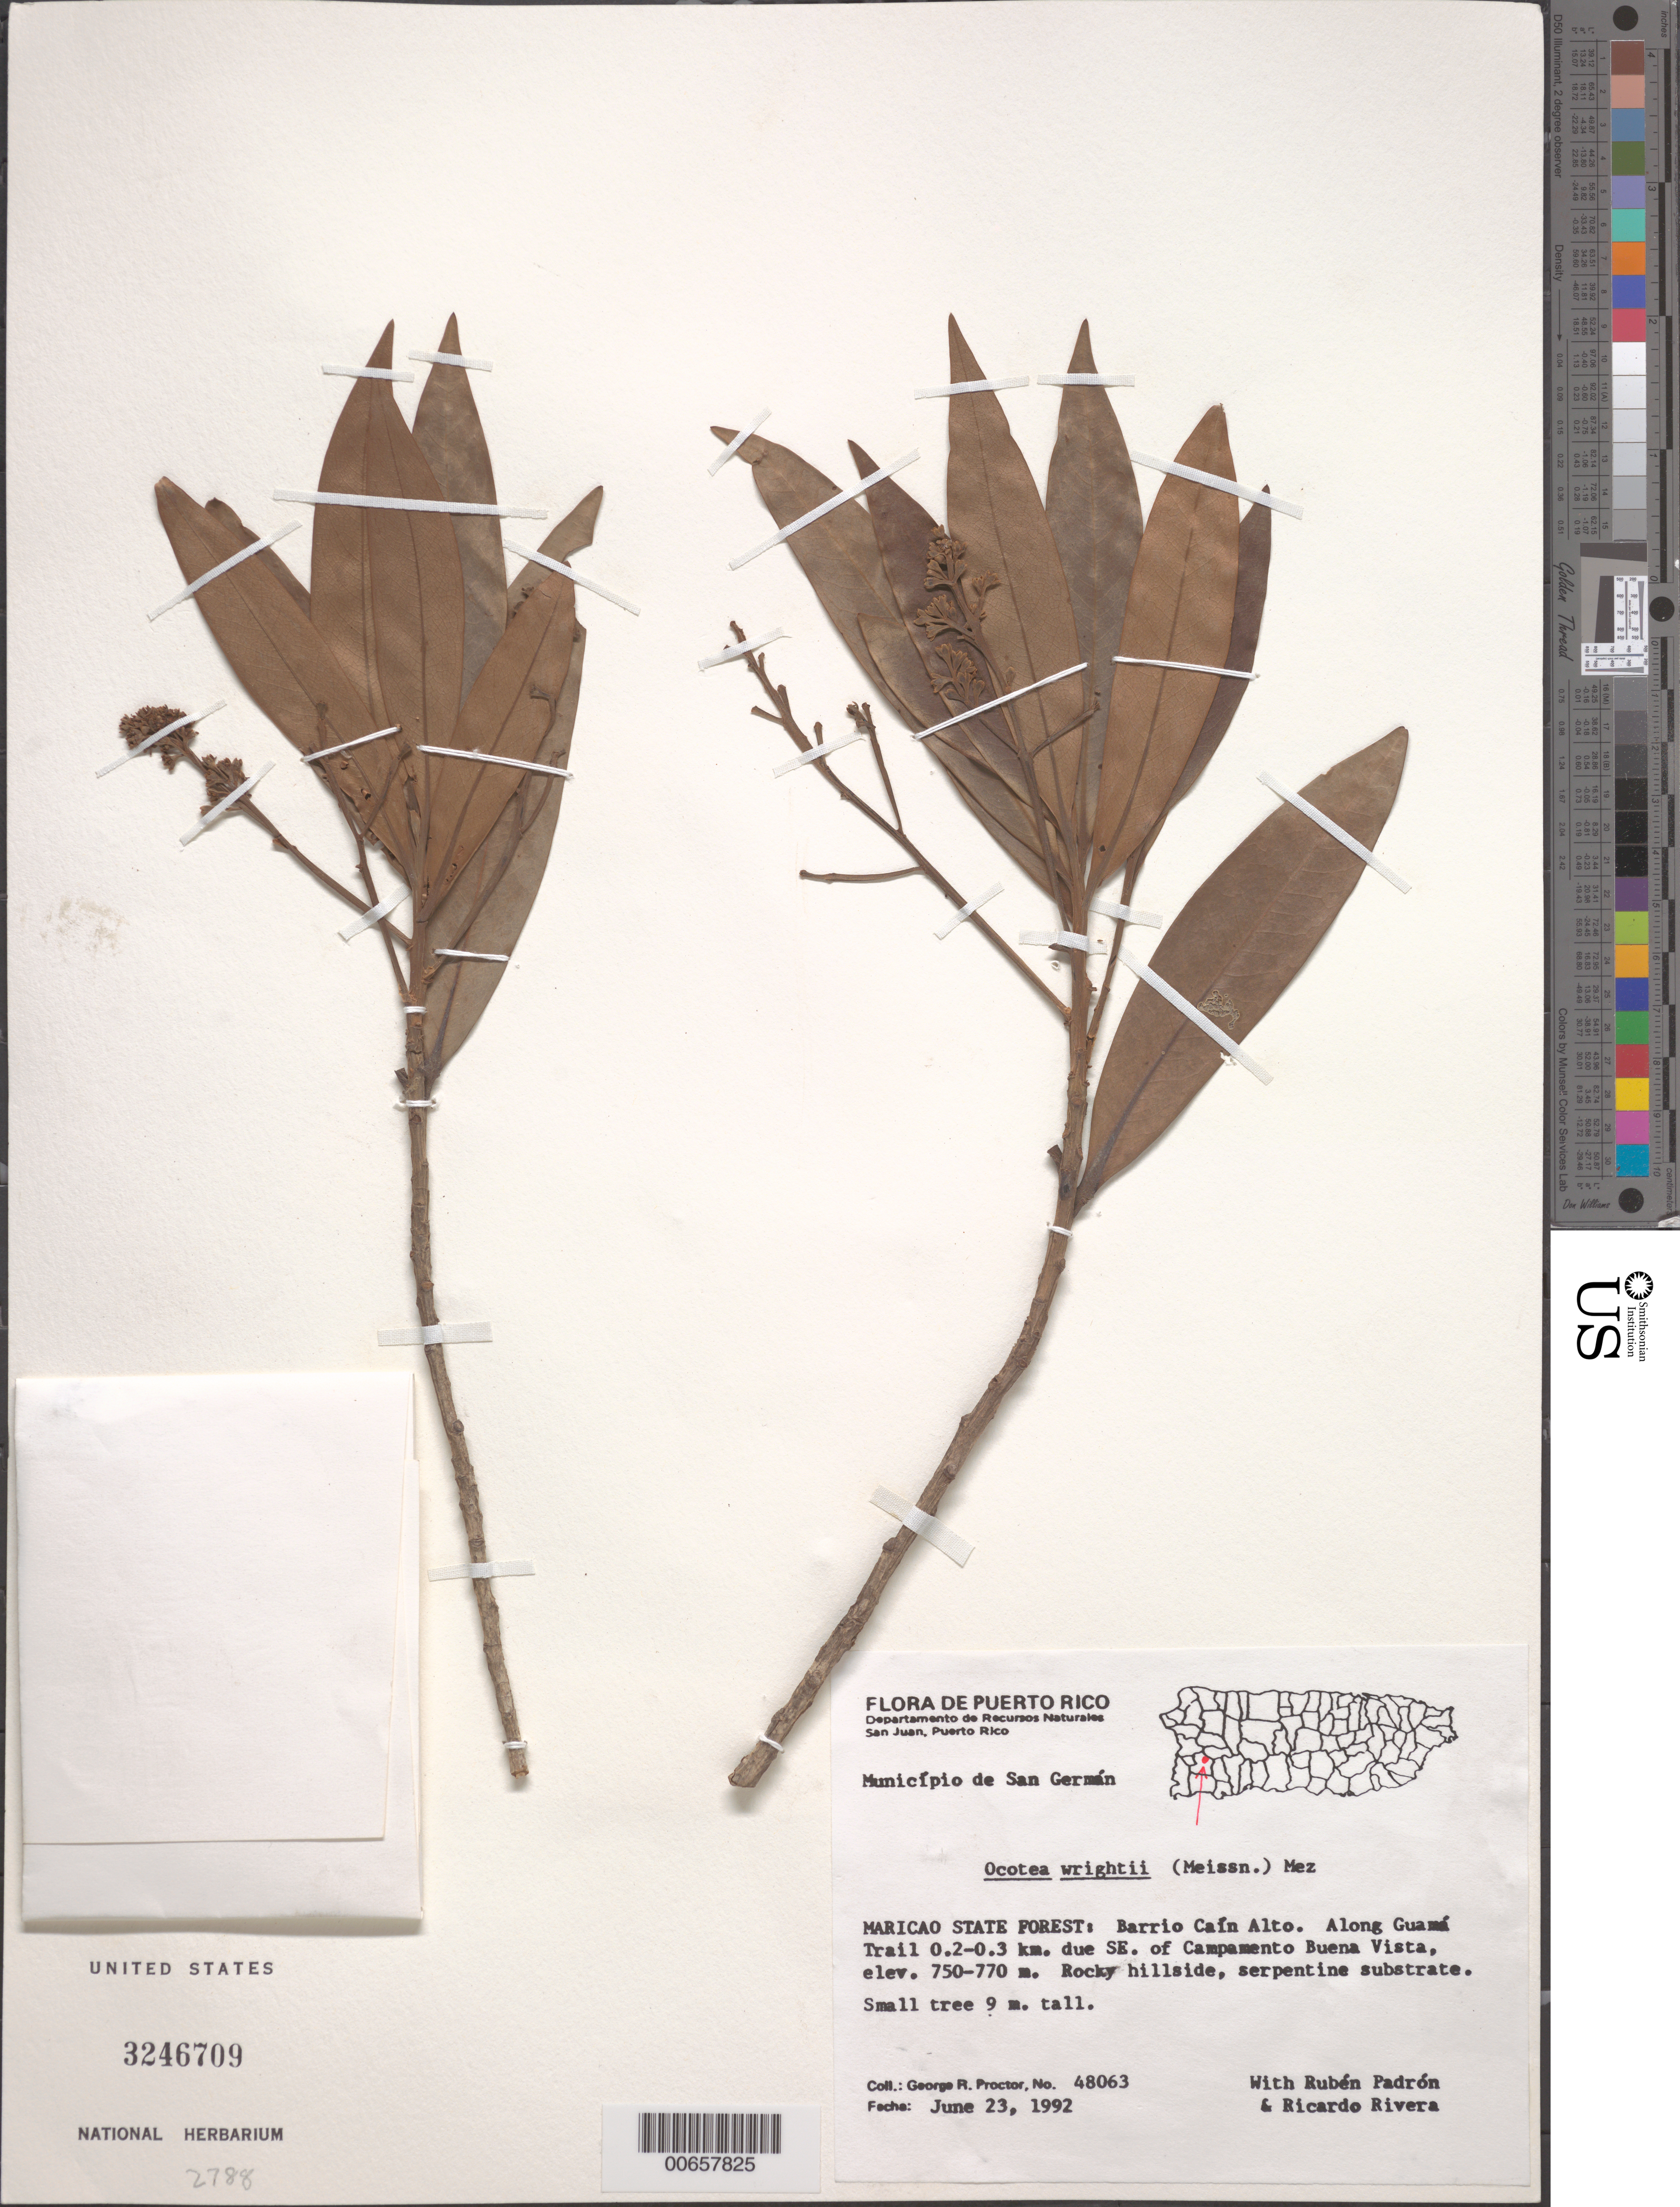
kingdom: Plantae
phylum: Tracheophyta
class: Magnoliopsida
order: Laurales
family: Lauraceae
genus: Ocotea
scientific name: Ocotea wrightii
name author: (Meisn.) Mez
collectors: G. R. Proctor, R. Padron & R. Rivera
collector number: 48063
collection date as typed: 23 Jun 1992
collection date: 1992-06-23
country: Puerto Rico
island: Greater Antilles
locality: Municipio de San German, Maricao State Forest: Barrio Cain Alto. Along Guama Trail 0.2-0.3 km due SE of Campamento Bueno Vista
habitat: Rocky hillside, serpentine substrate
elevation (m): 750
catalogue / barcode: US 3246709